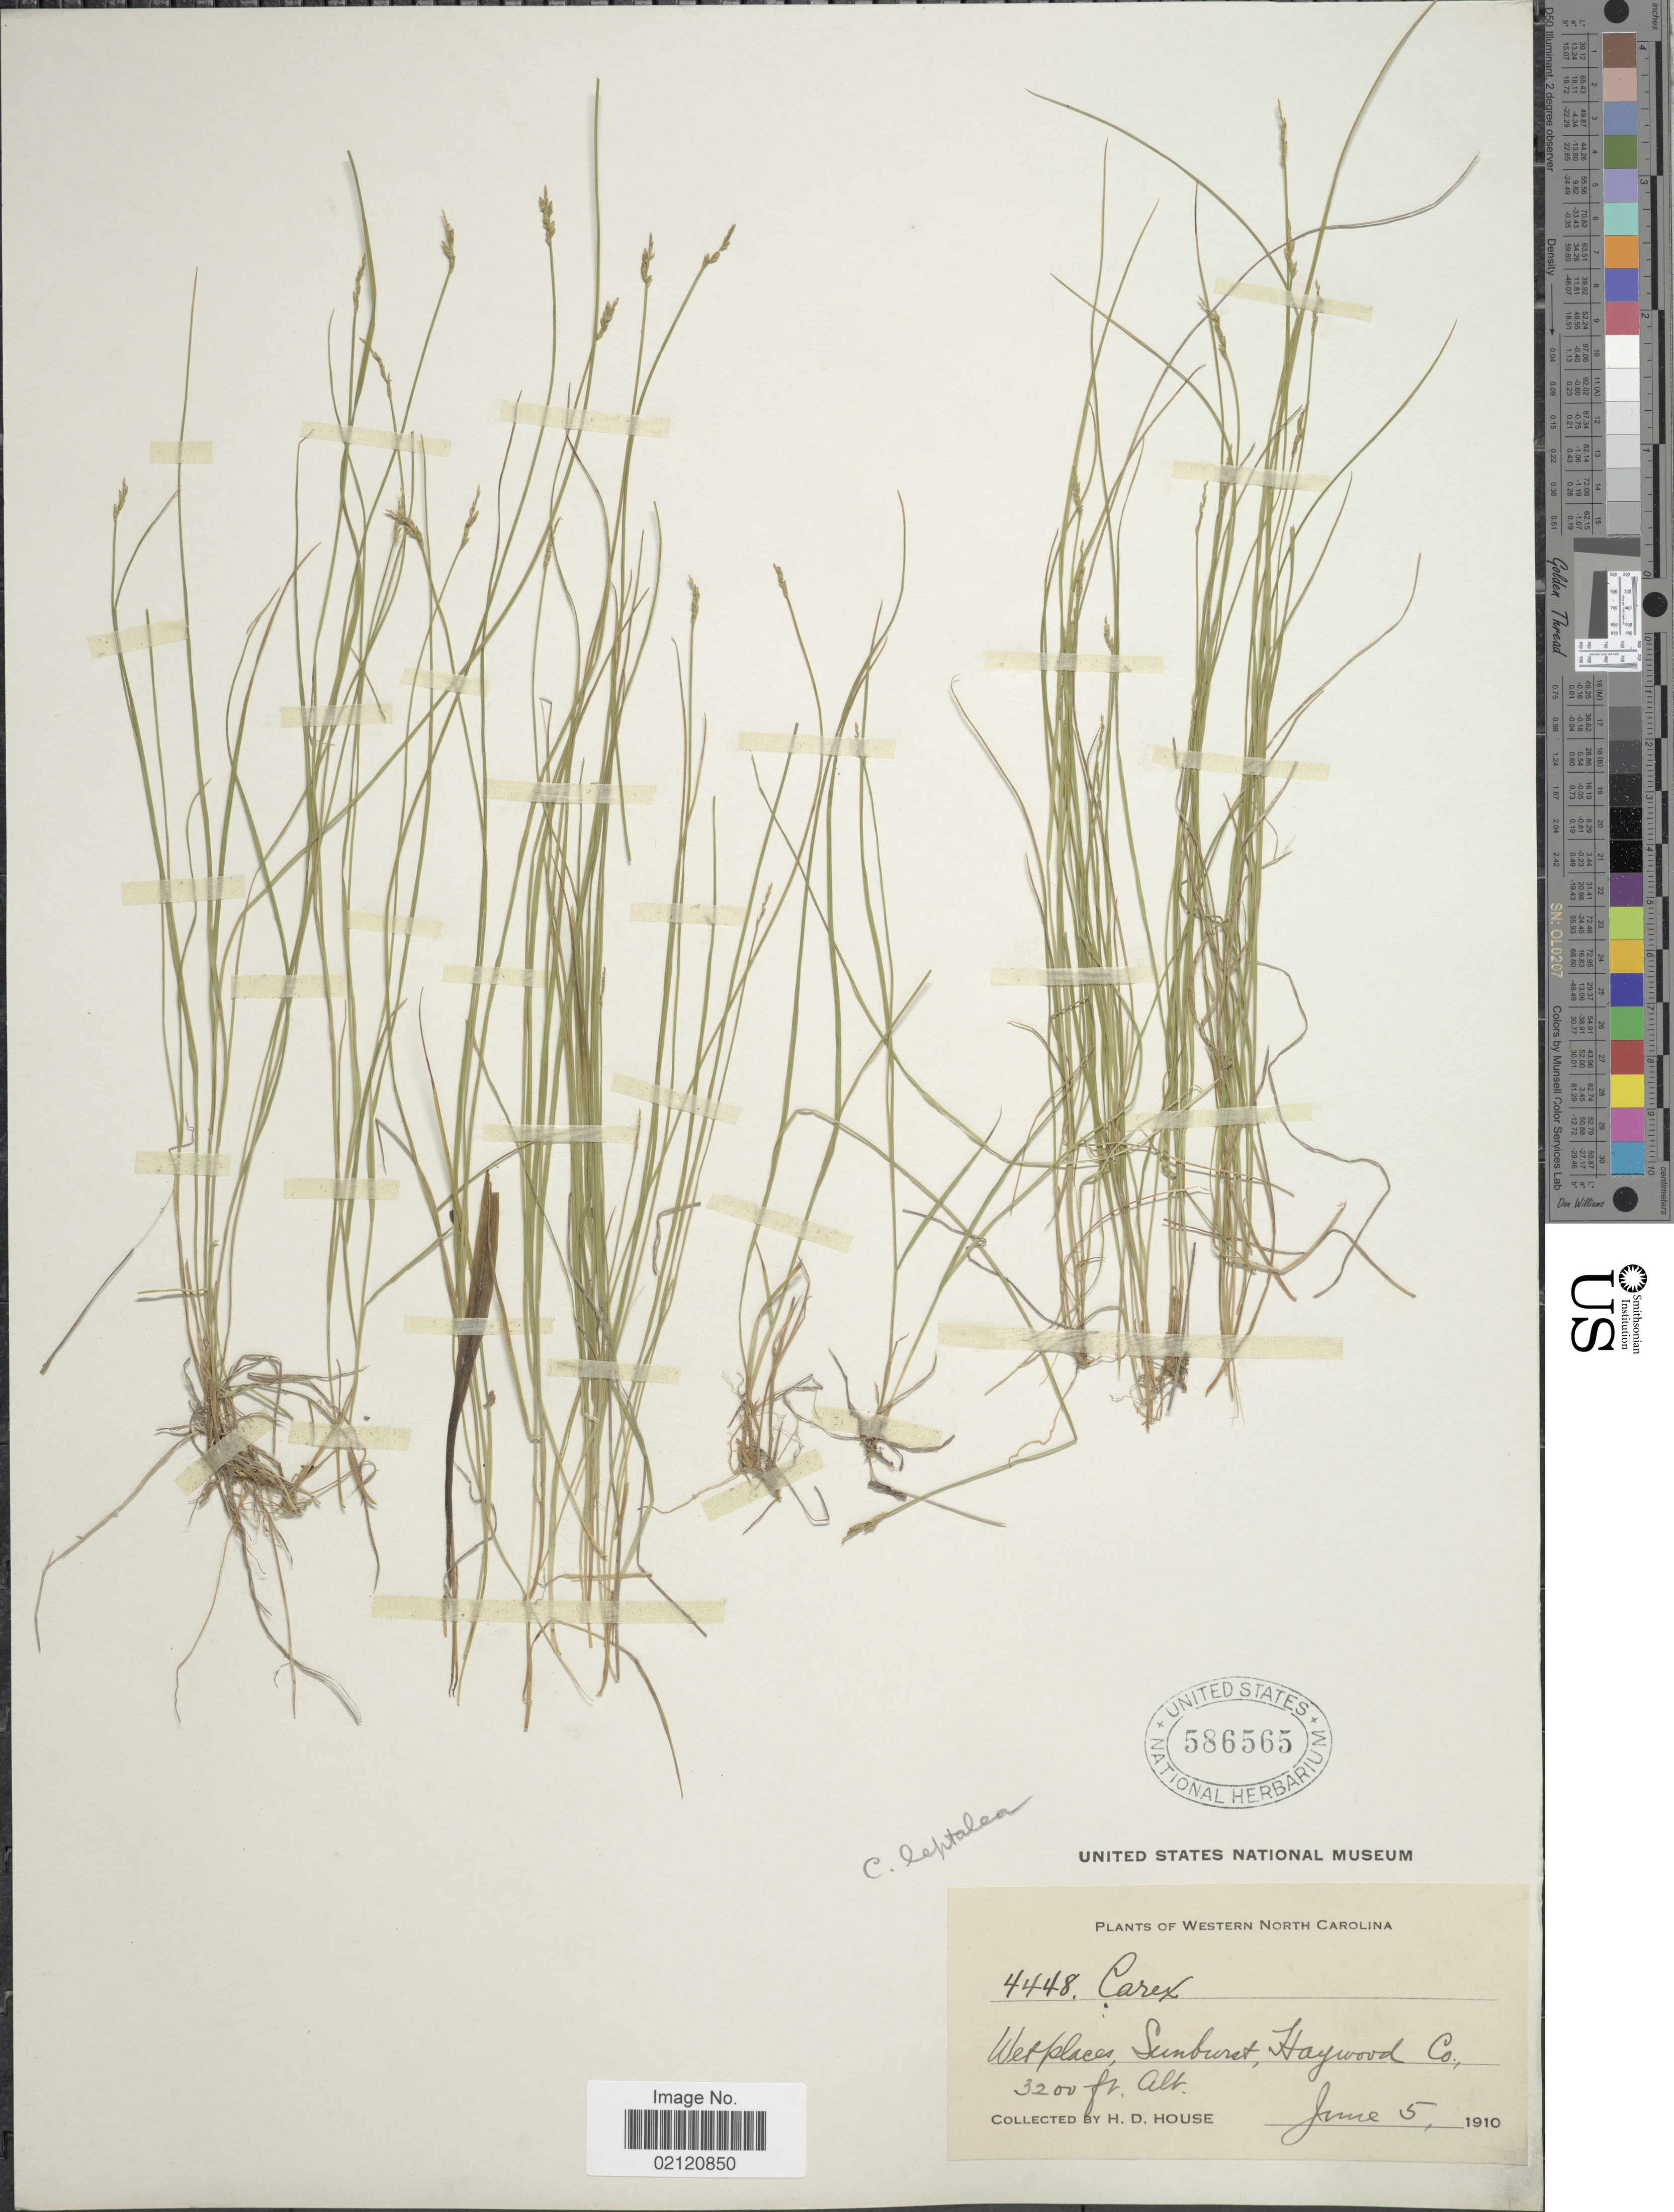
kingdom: Plantae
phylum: Tracheophyta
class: Liliopsida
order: Poales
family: Cyperaceae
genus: Carex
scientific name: Carex leptalea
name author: Wahlenb.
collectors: H. D. House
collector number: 4448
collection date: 1910-06-05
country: United States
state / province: North Carolina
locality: Western North Carolina, Wet places, Sunburst, Haywood Co.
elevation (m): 975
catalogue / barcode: US 586565